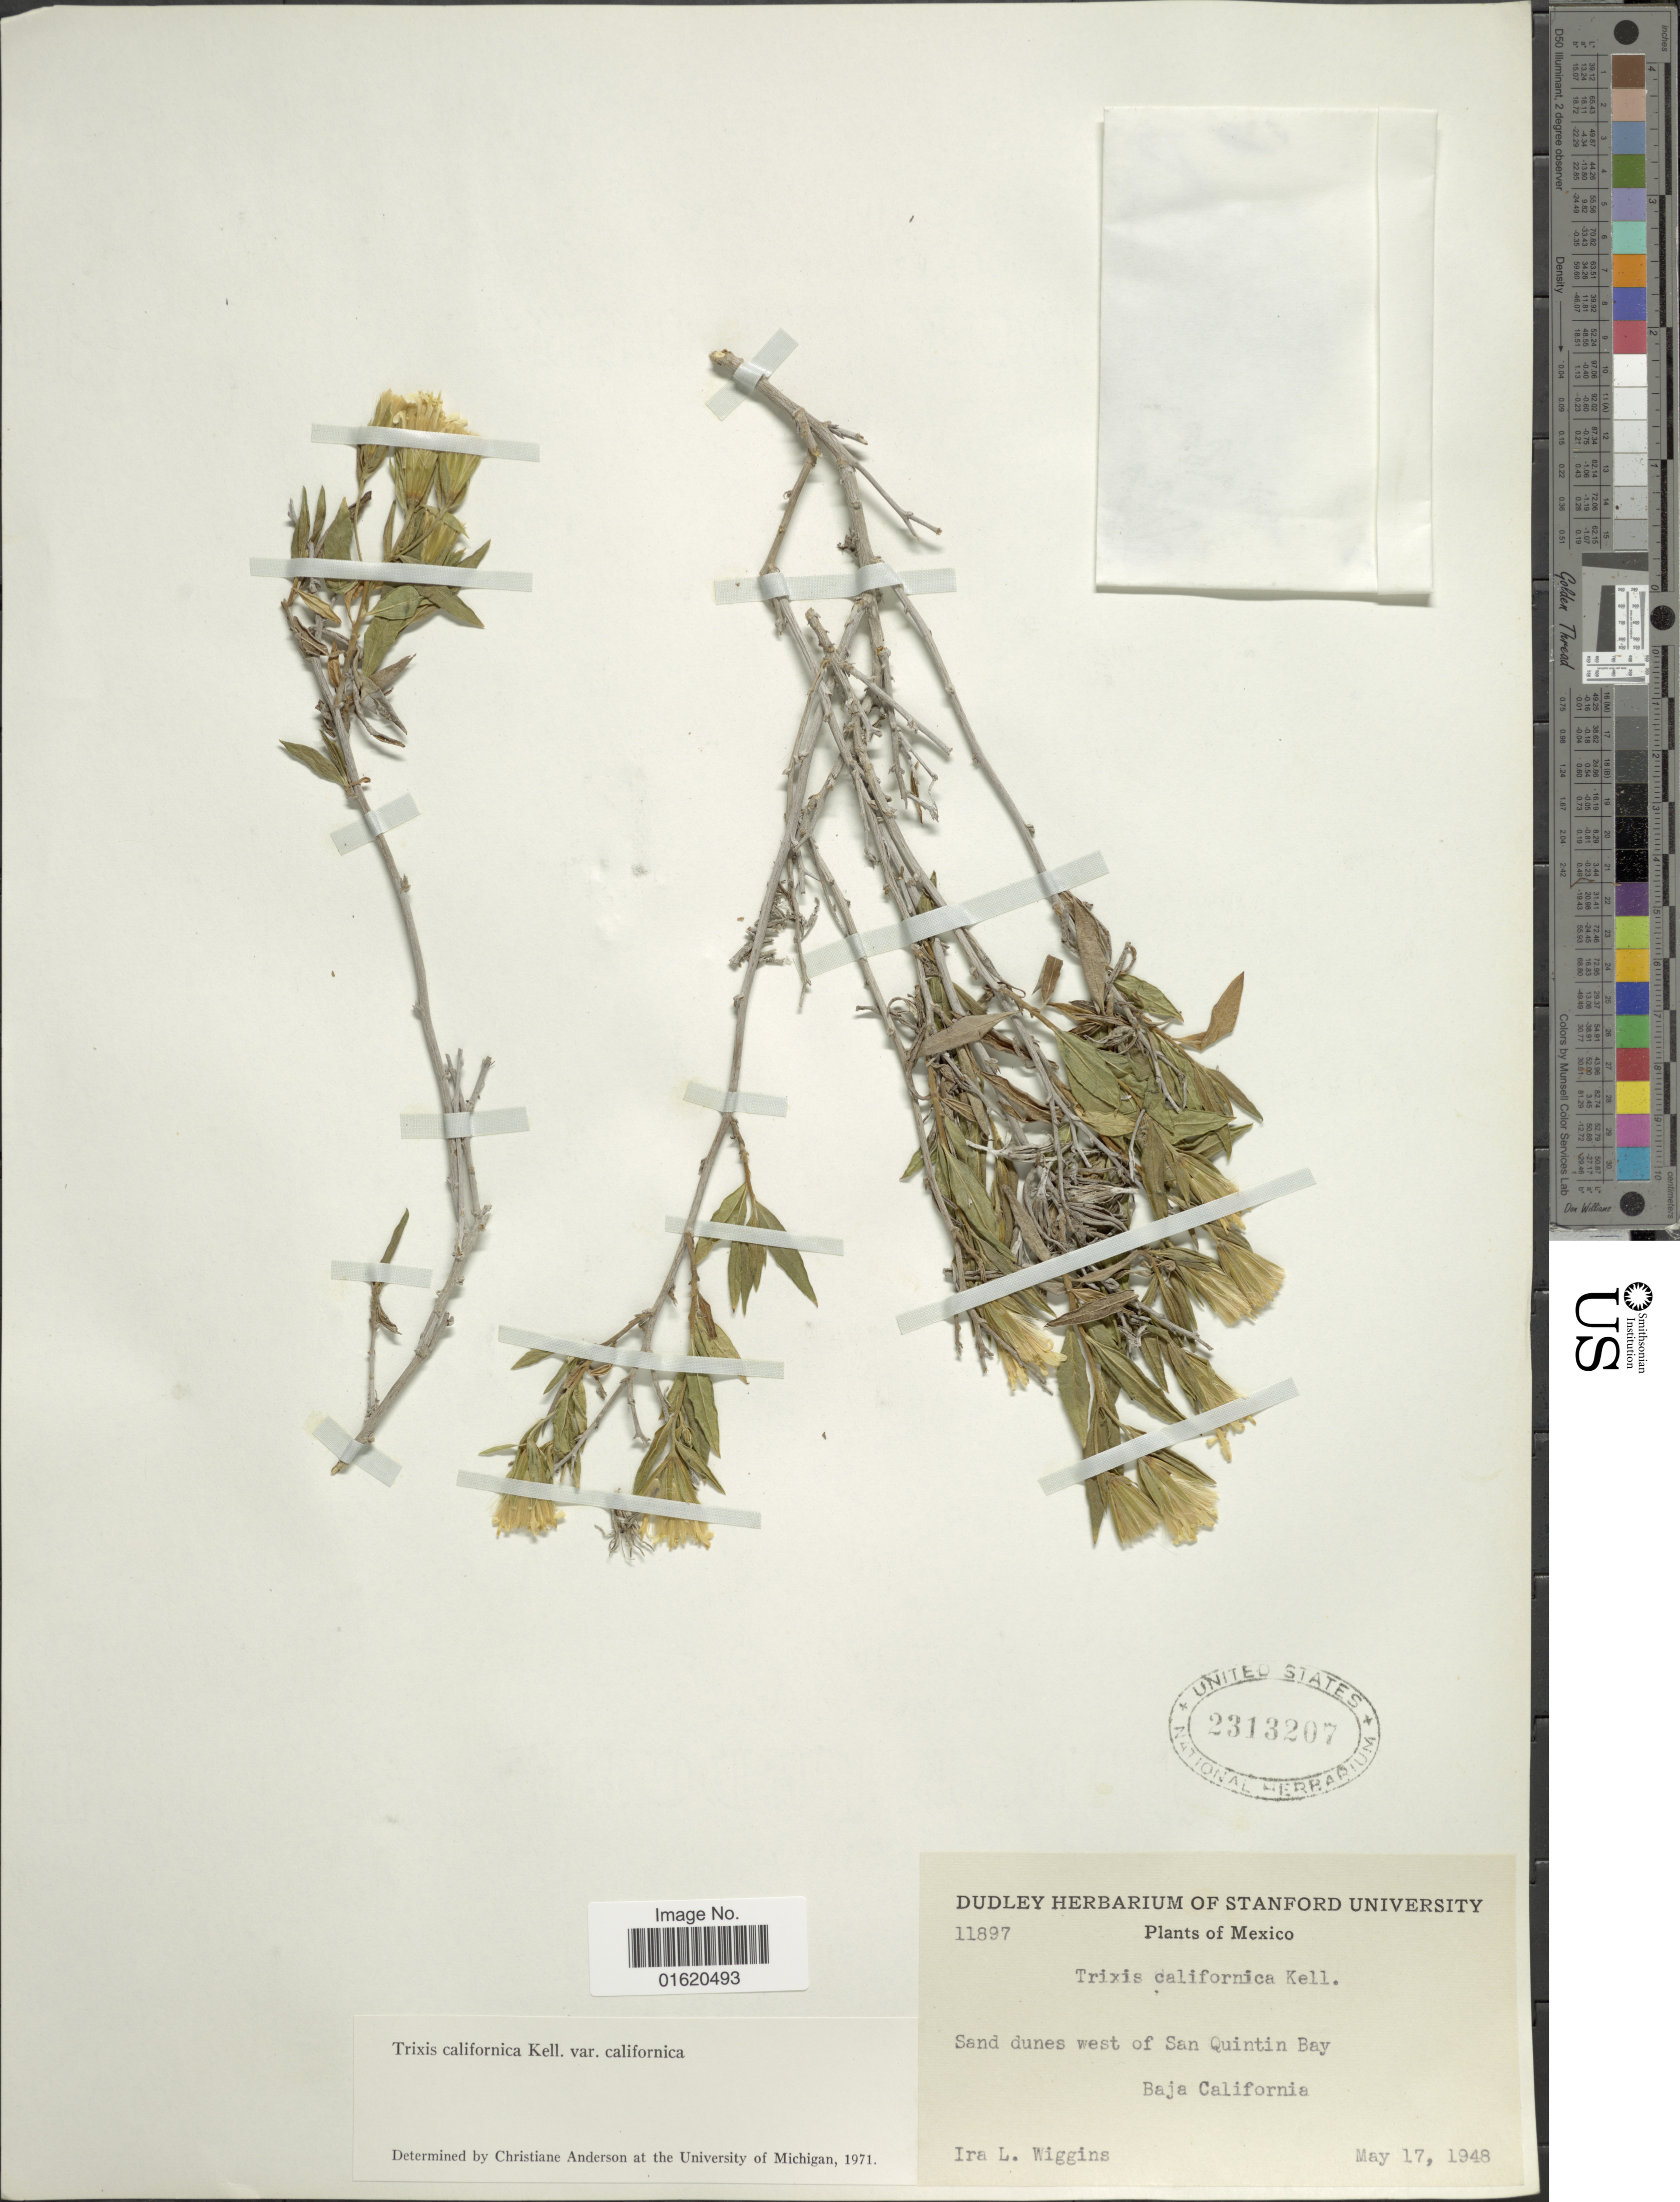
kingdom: Plantae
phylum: Tracheophyta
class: Magnoliopsida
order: Asterales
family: Asteraceae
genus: Trixis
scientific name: Trixis californica var. californica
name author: Kellogg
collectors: I. L. Wiggins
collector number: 11897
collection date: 1948-05-17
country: Mexico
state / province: Baja California Norte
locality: Sand dunes west of San Quintin Bay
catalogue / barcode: US 2313207